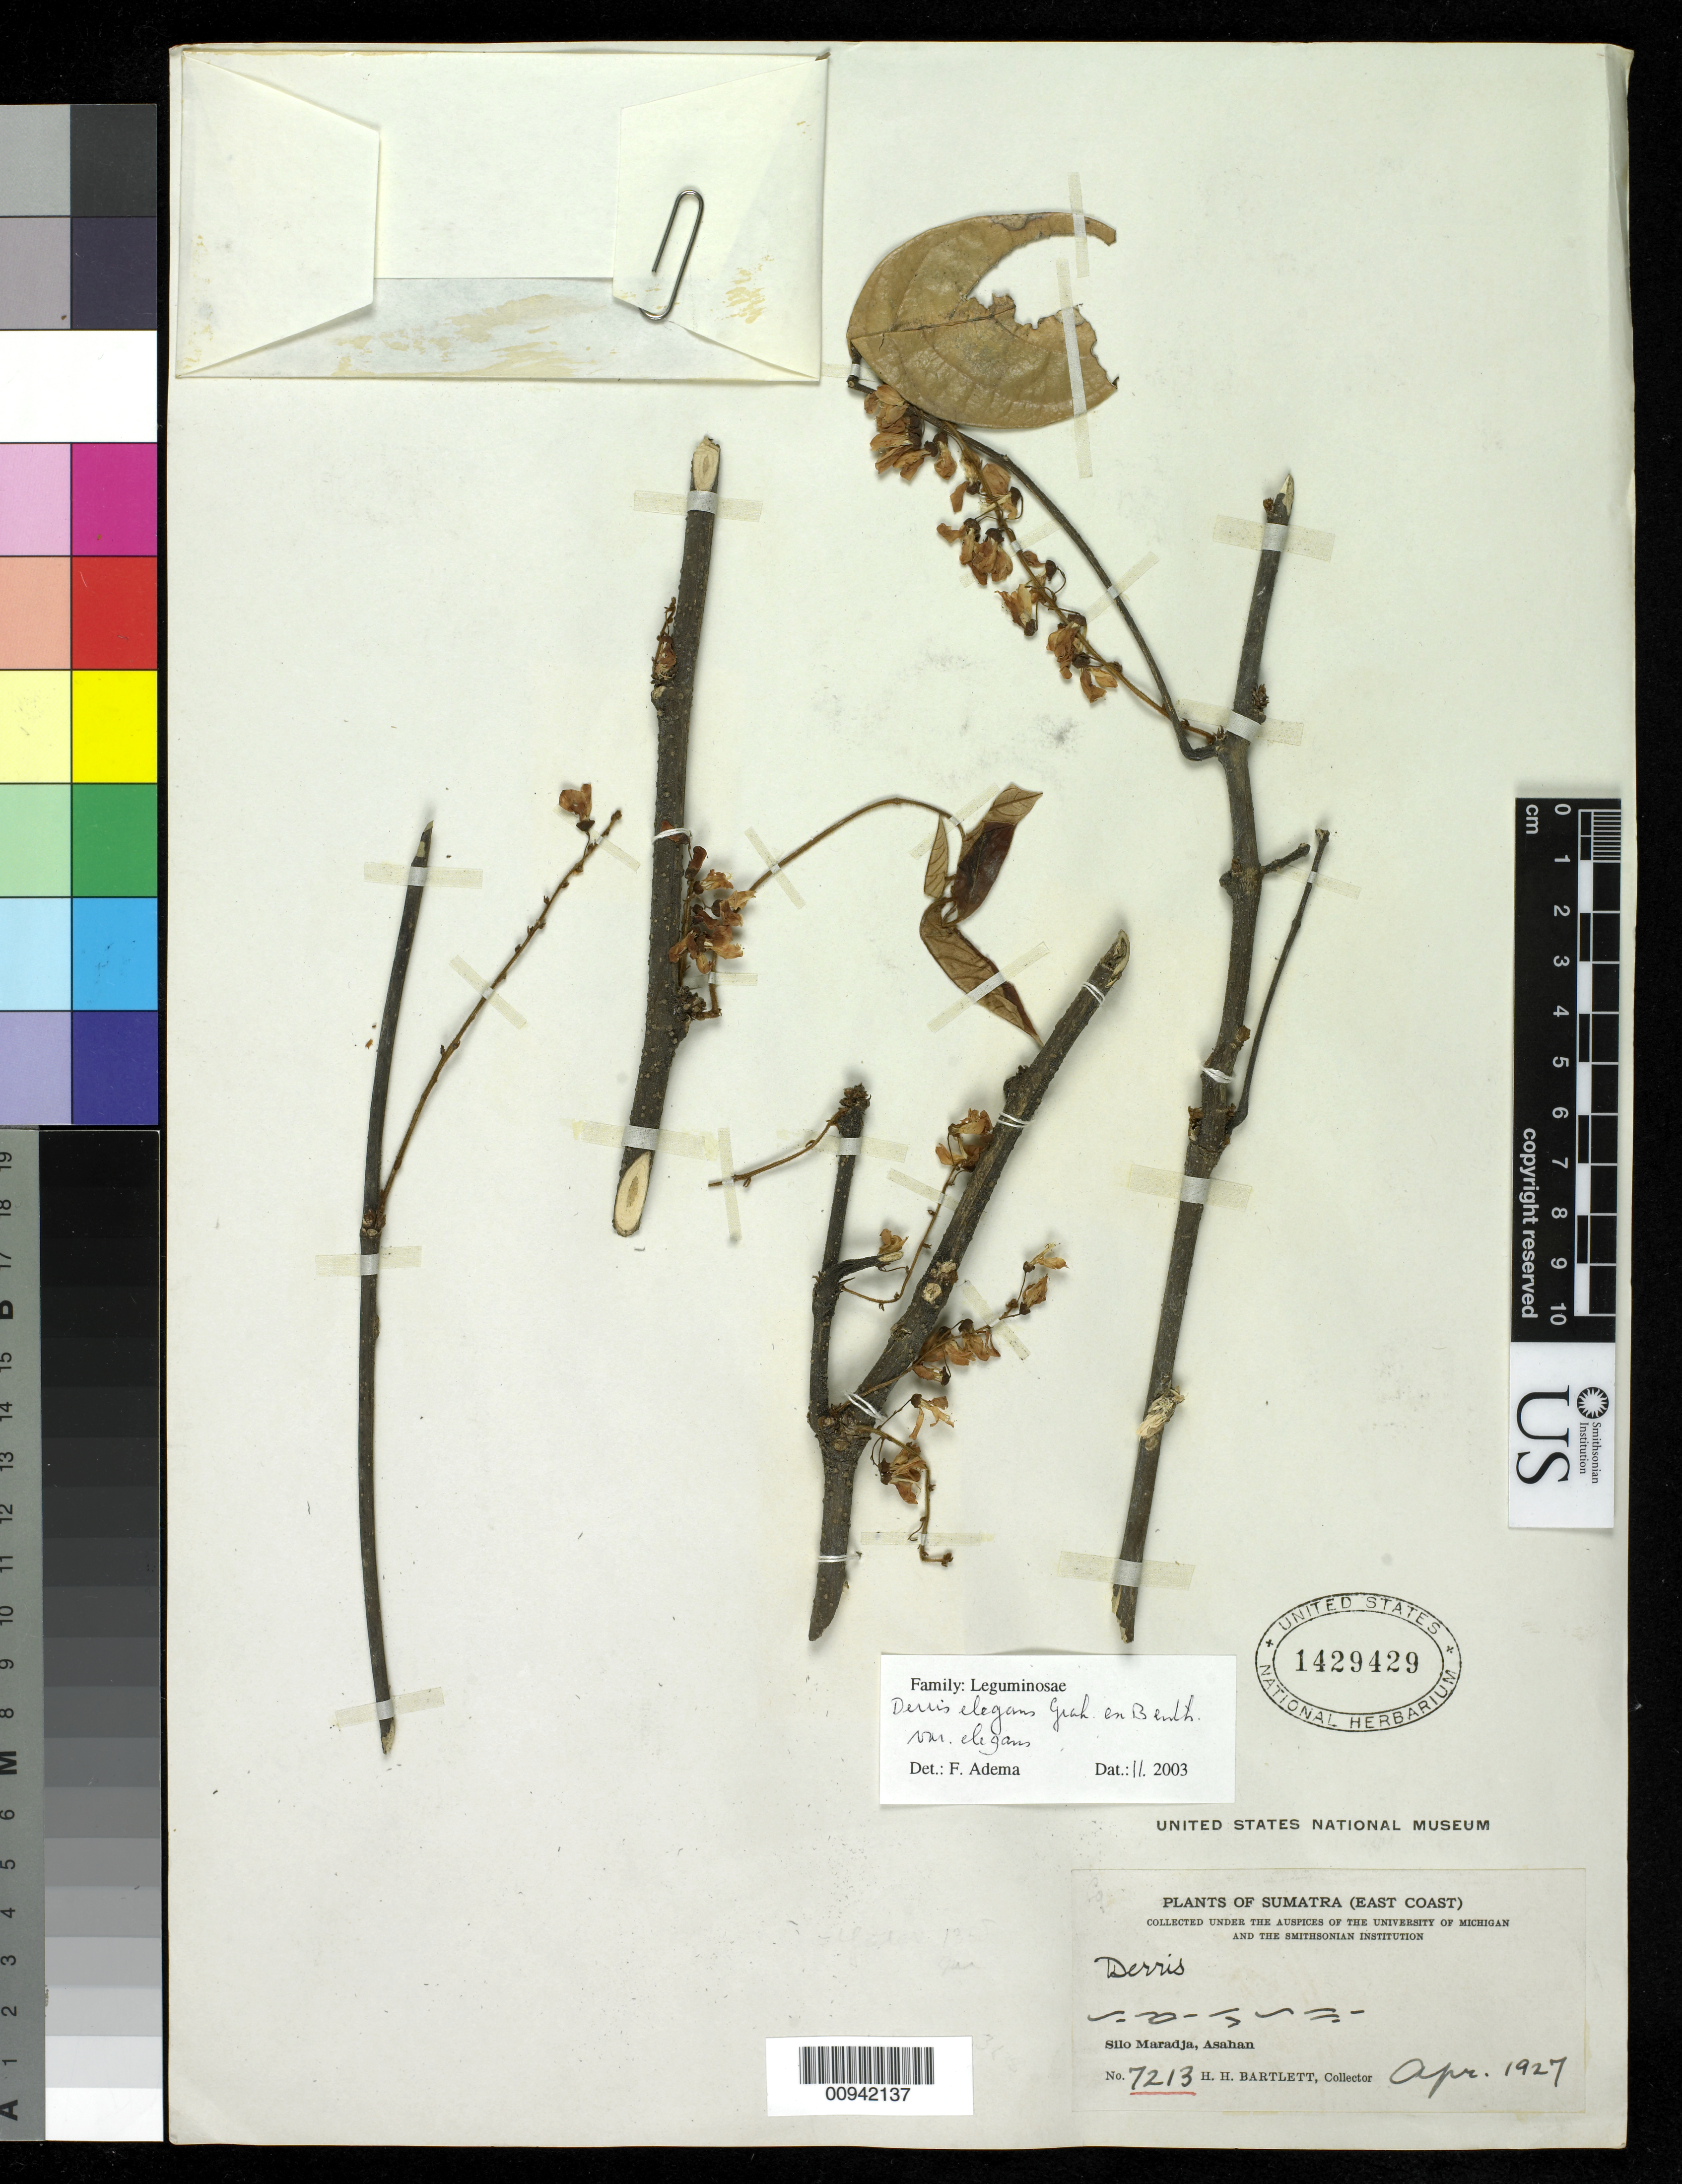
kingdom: Plantae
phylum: Tracheophyta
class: Magnoliopsida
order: Fabales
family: Fabaceae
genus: Derris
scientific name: Derris elegans var. elegans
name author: Benth.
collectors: H. H. Bartlett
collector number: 7213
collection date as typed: Apr 1927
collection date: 1927-04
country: Indonesia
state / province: Sumatra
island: Sumatra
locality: Sumatra (East Coast), Silo Maradja, Asahan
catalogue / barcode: US 1429429